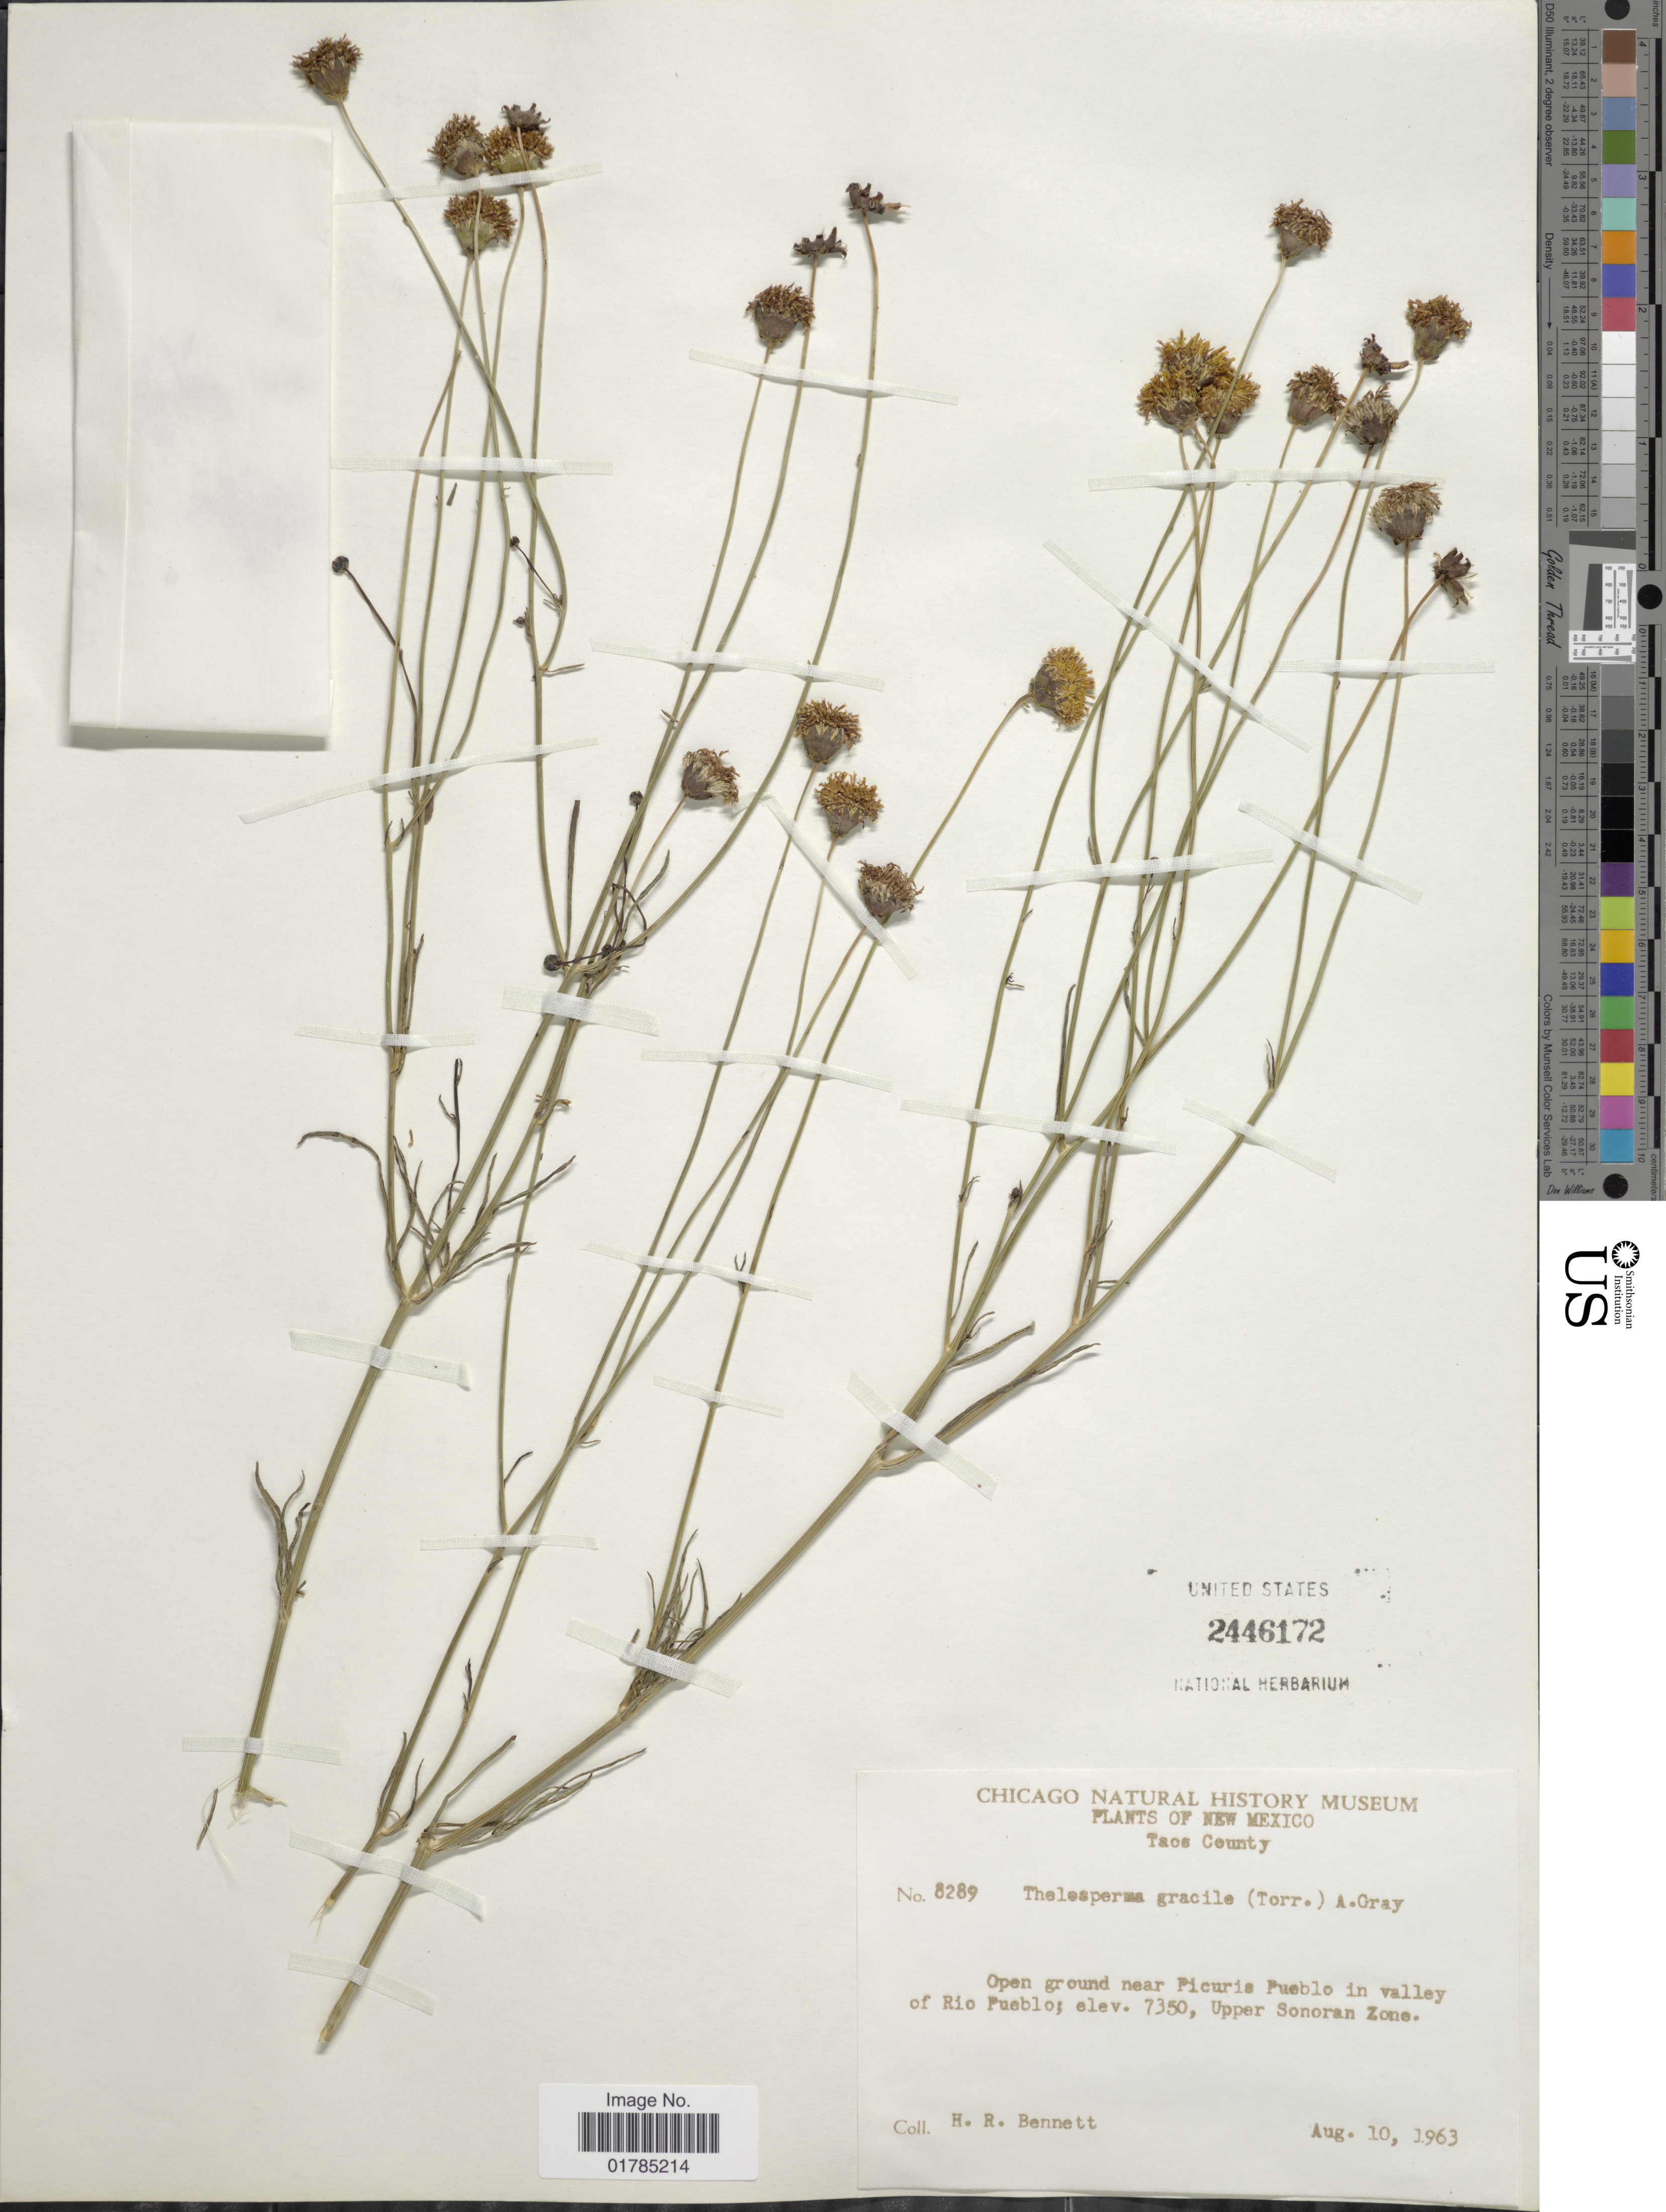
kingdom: Plantae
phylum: Tracheophyta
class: Magnoliopsida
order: Asterales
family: Asteraceae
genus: Thelesperma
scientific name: Thelesperma gracile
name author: (Torr.) A. Gray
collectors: H. R. Bennett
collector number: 8289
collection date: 1963-08-10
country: United States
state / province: New Mexico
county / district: Taos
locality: Near Picuris Pueblo in valley of Rio Pueblo. Upper Sonoran Zone, Taos County.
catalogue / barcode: US 2446172